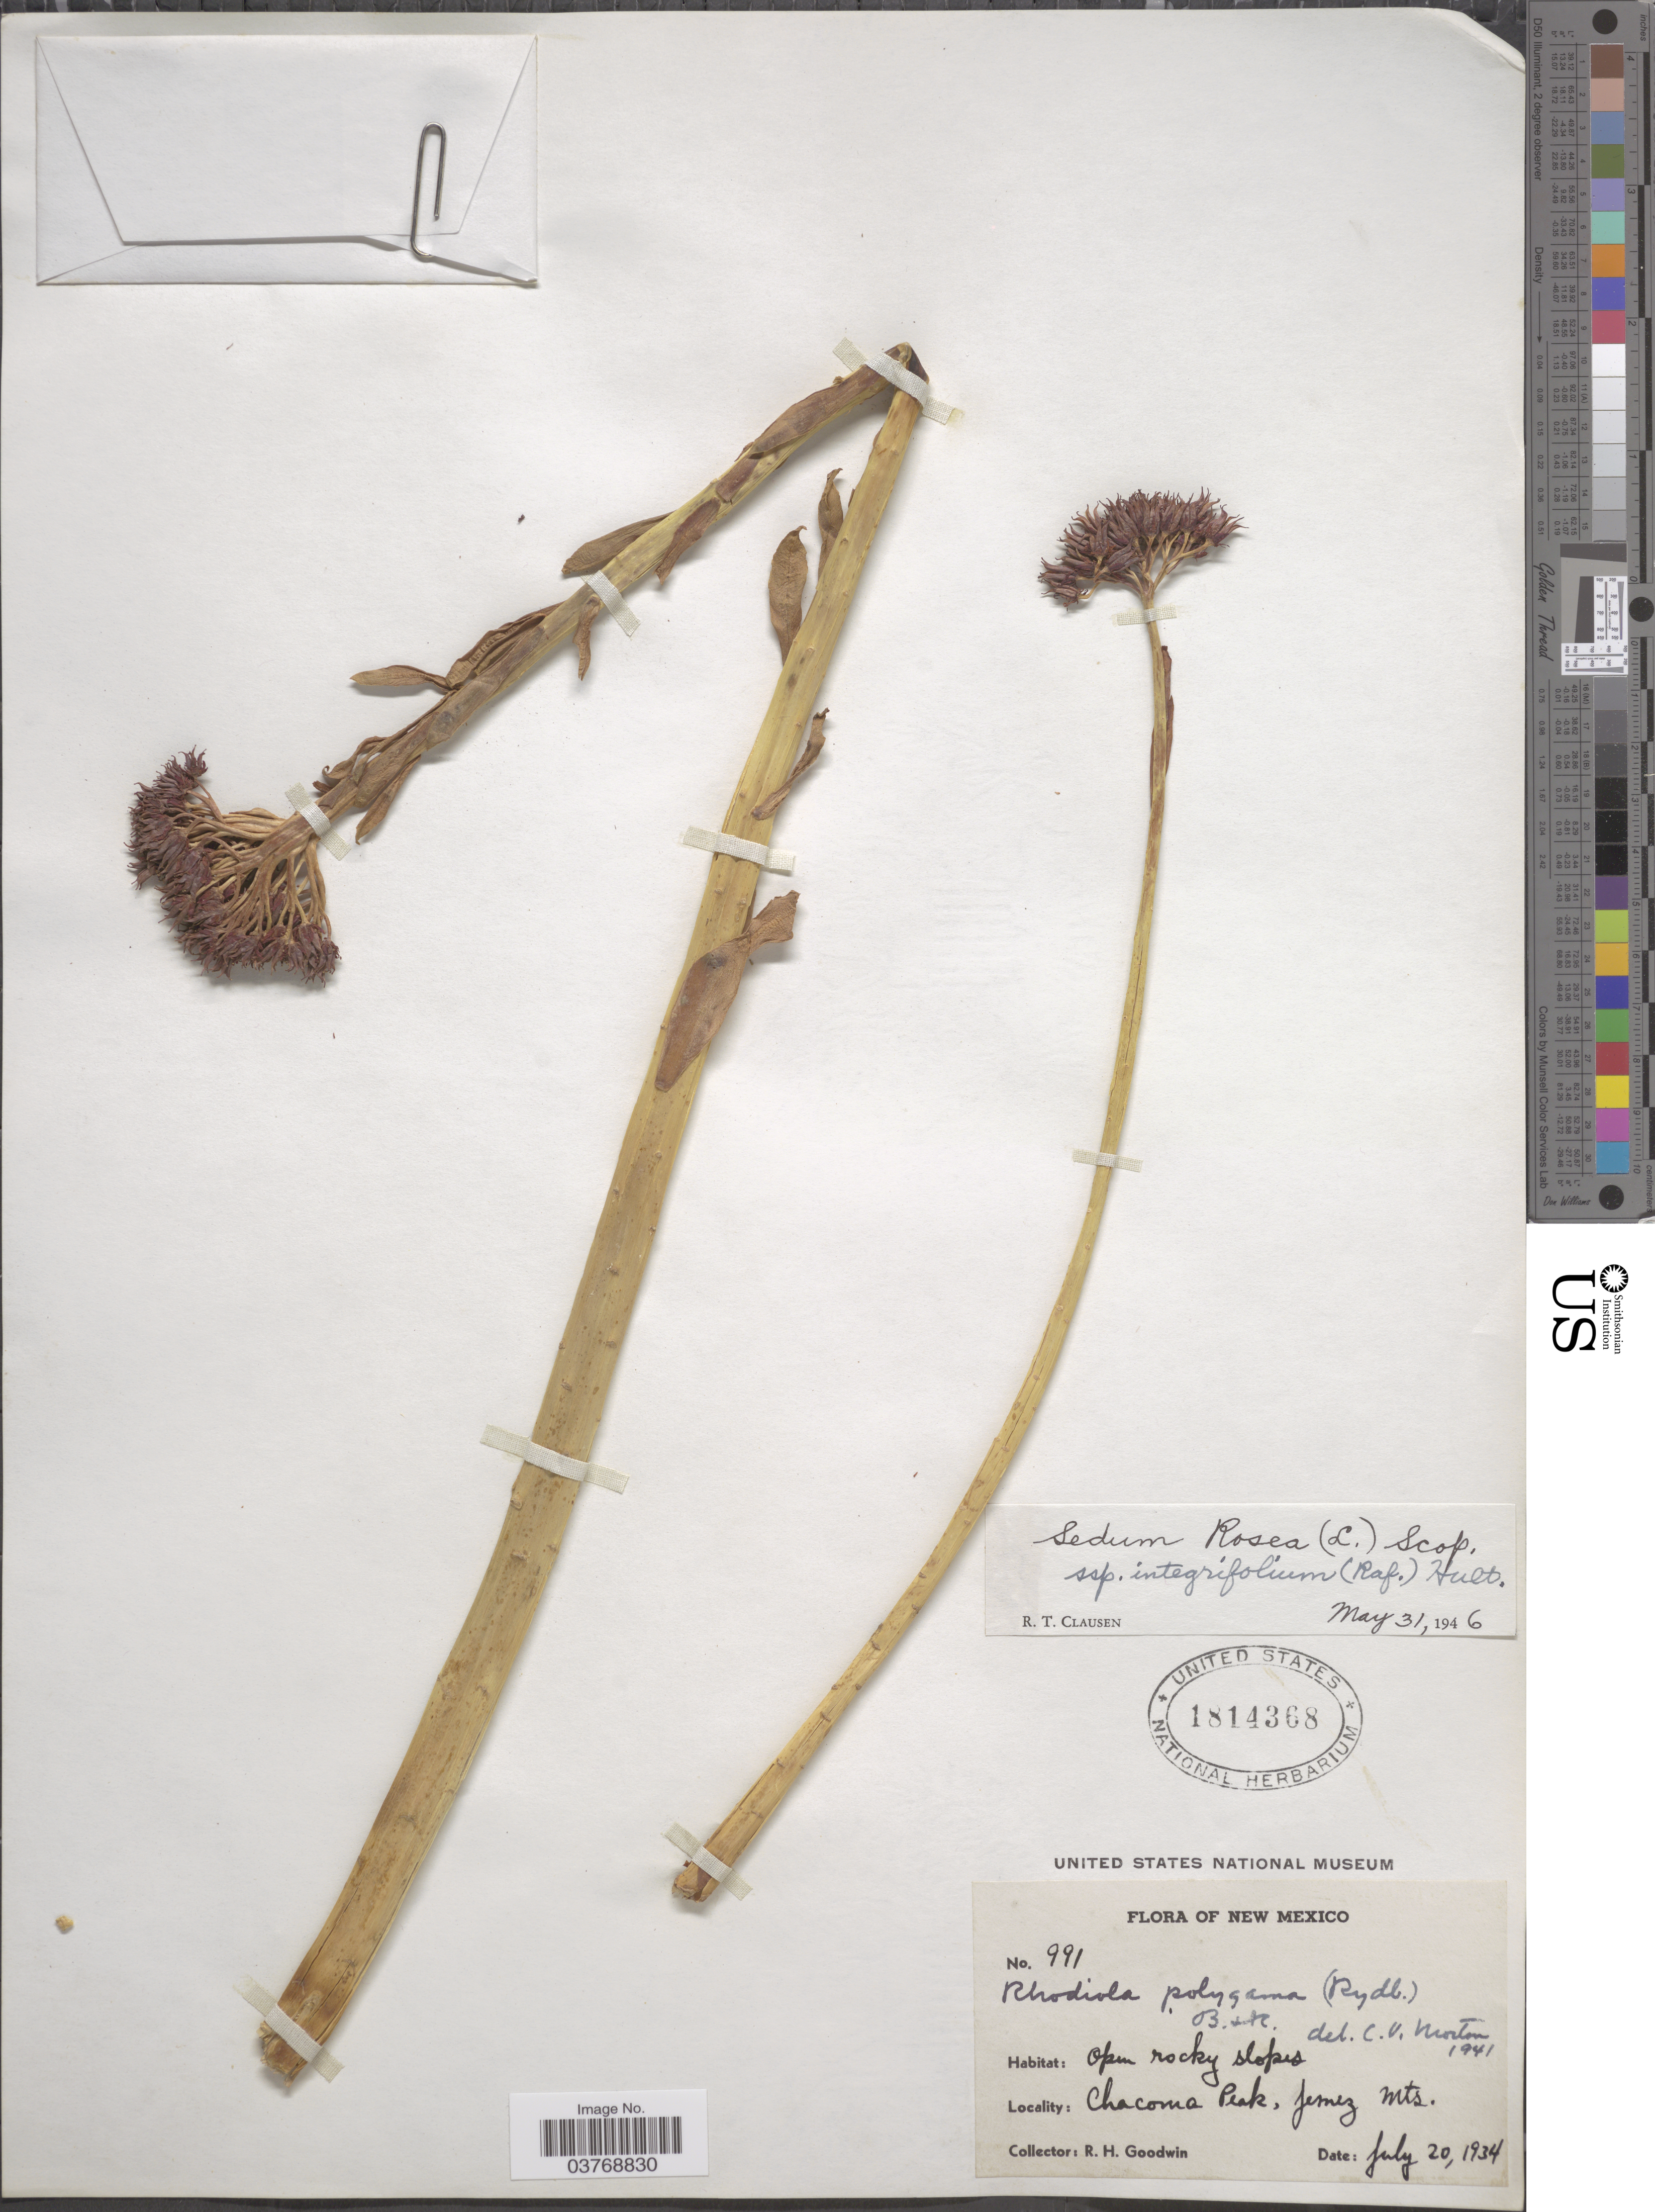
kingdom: Plantae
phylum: Tracheophyta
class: Magnoliopsida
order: Saxifragales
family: Crassulaceae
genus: Rhodiola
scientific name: Rhodiola integrifolia subsp. integrifolia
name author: Raf.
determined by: Strong, Mark T., (BOT), Smithsonian Institution - National Museum of Natural History (UNITED STATES)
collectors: R. Goodwin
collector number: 991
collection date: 1934-07-20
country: United States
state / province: New Mexico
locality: Chacoma Peak, Jemez Mts.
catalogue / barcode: US 1814368